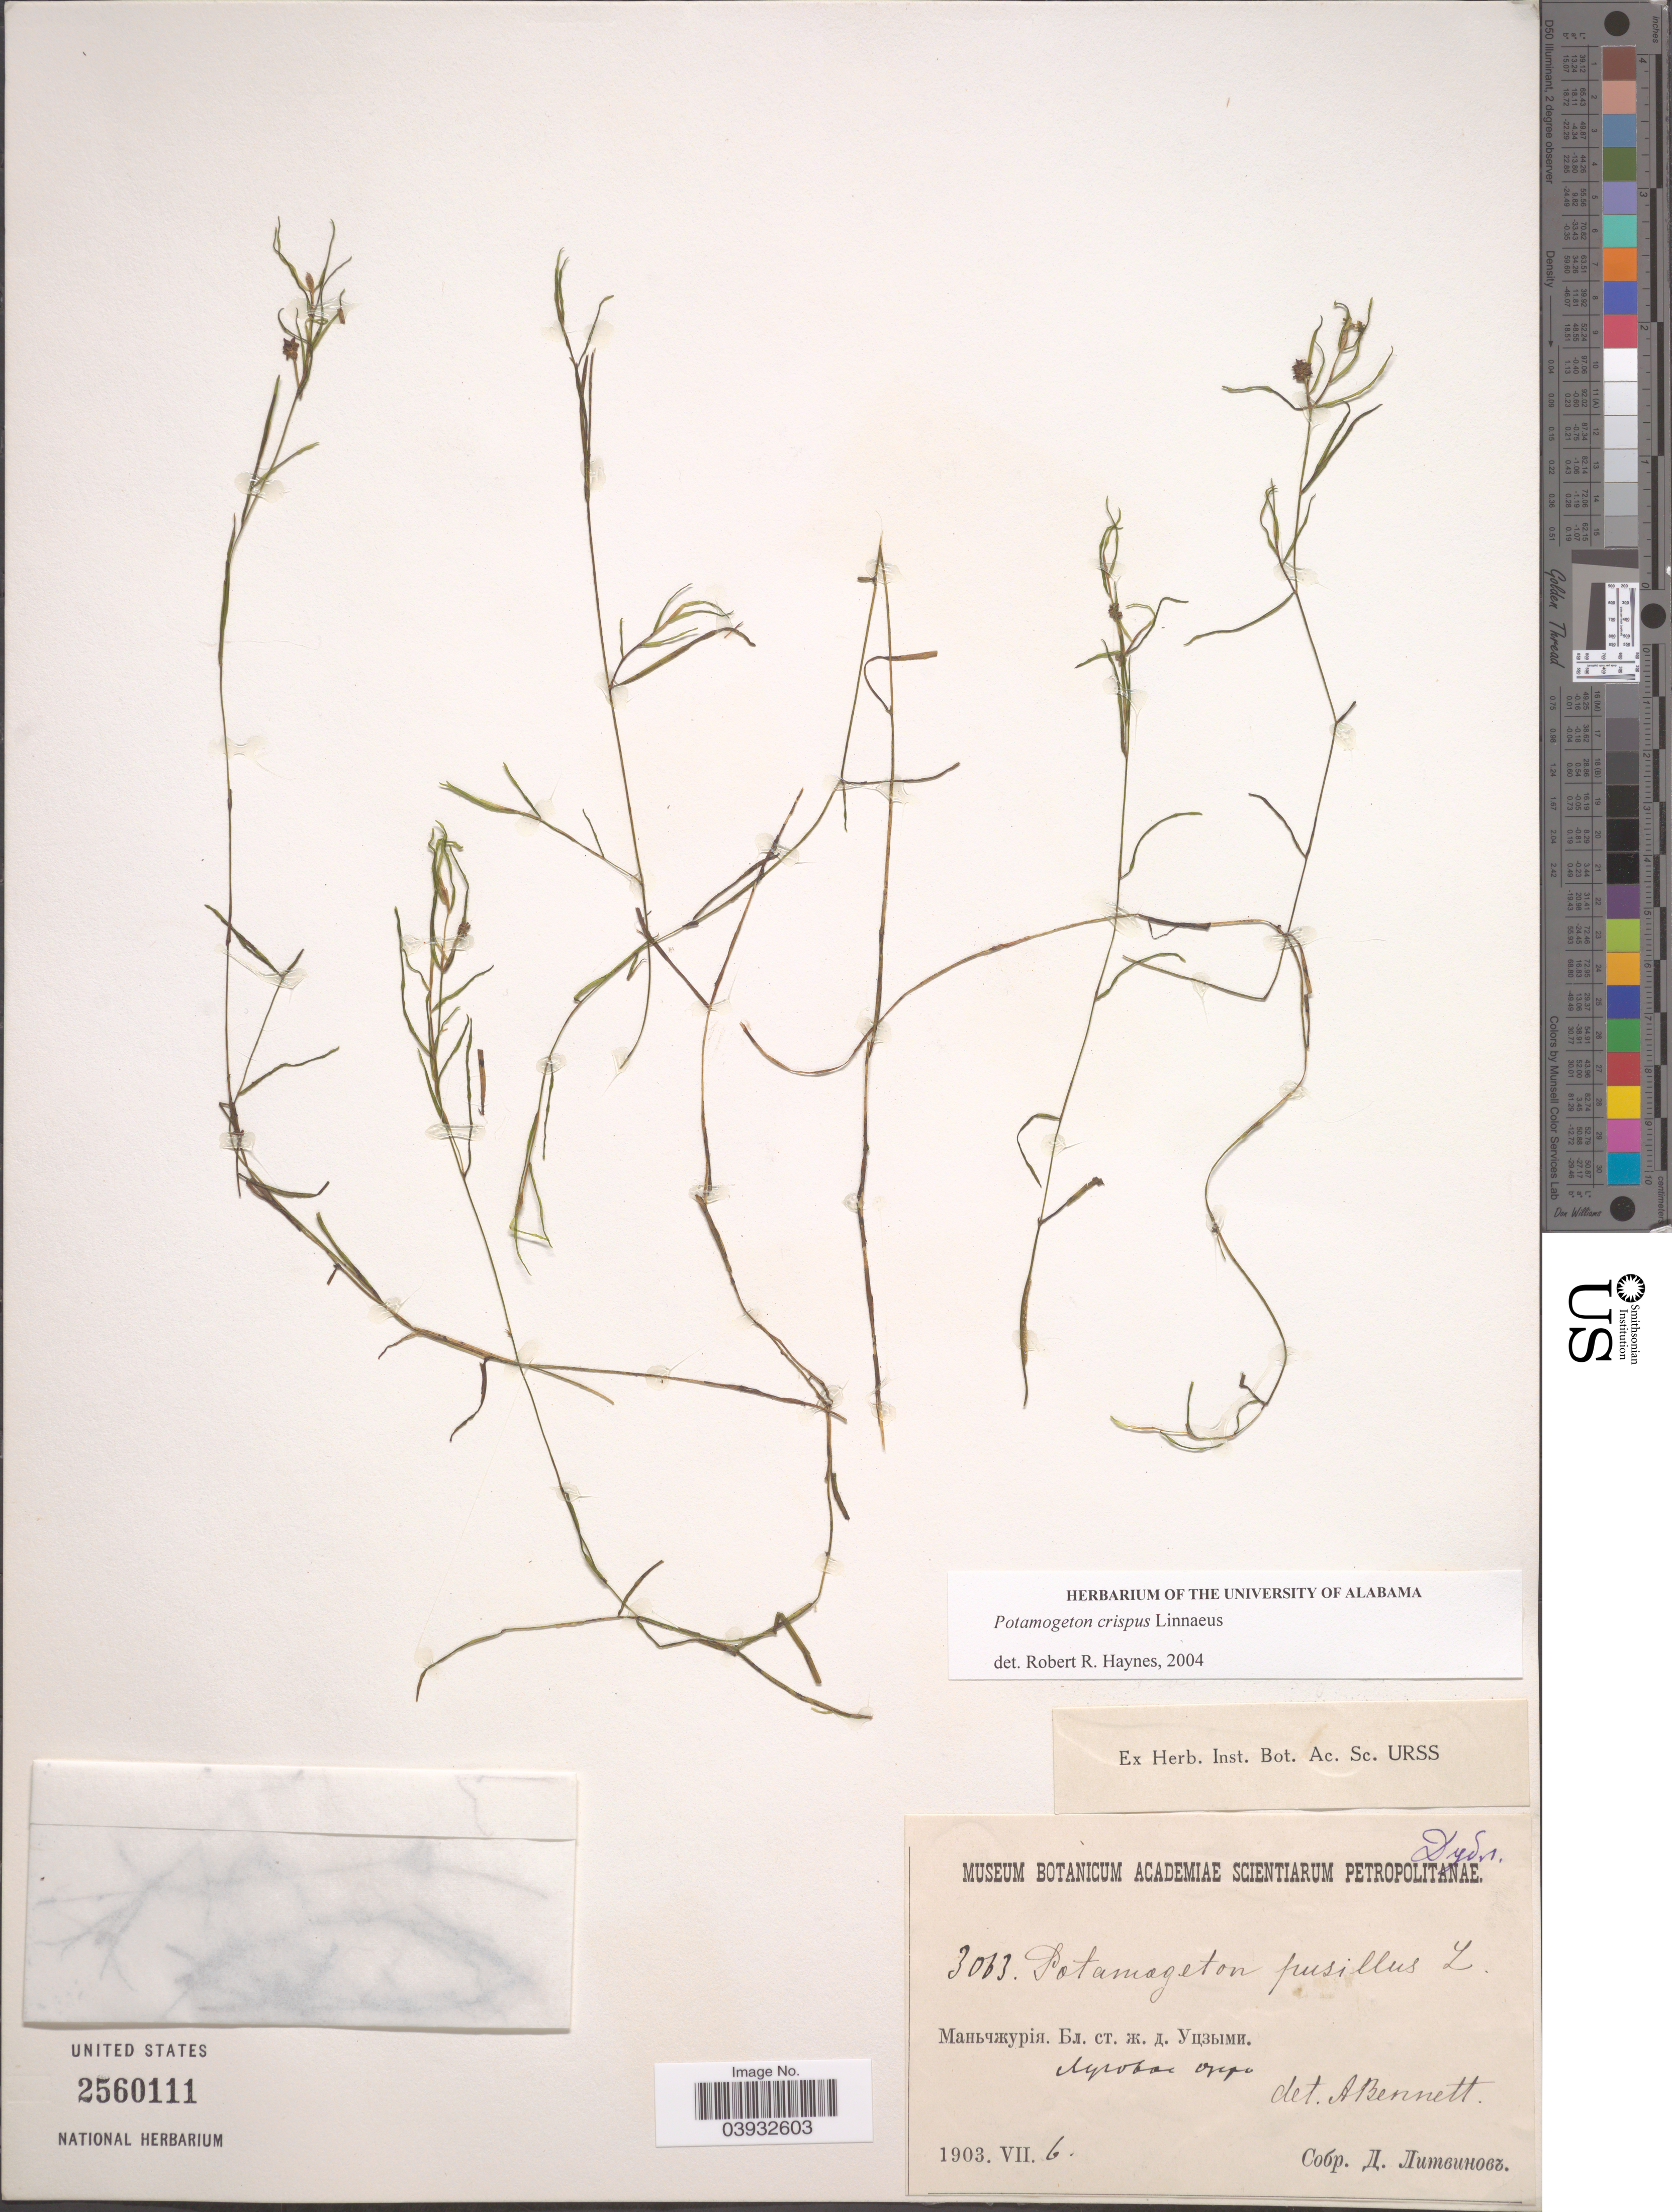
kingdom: Plantae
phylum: Tracheophyta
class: Liliopsida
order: Alismatales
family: Potamogetonaceae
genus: Potamogeton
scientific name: Potamogeton crispus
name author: L.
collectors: X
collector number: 3063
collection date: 1903-07-06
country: China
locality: Manchuria, near railroad station Utszyme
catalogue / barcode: US 2560111